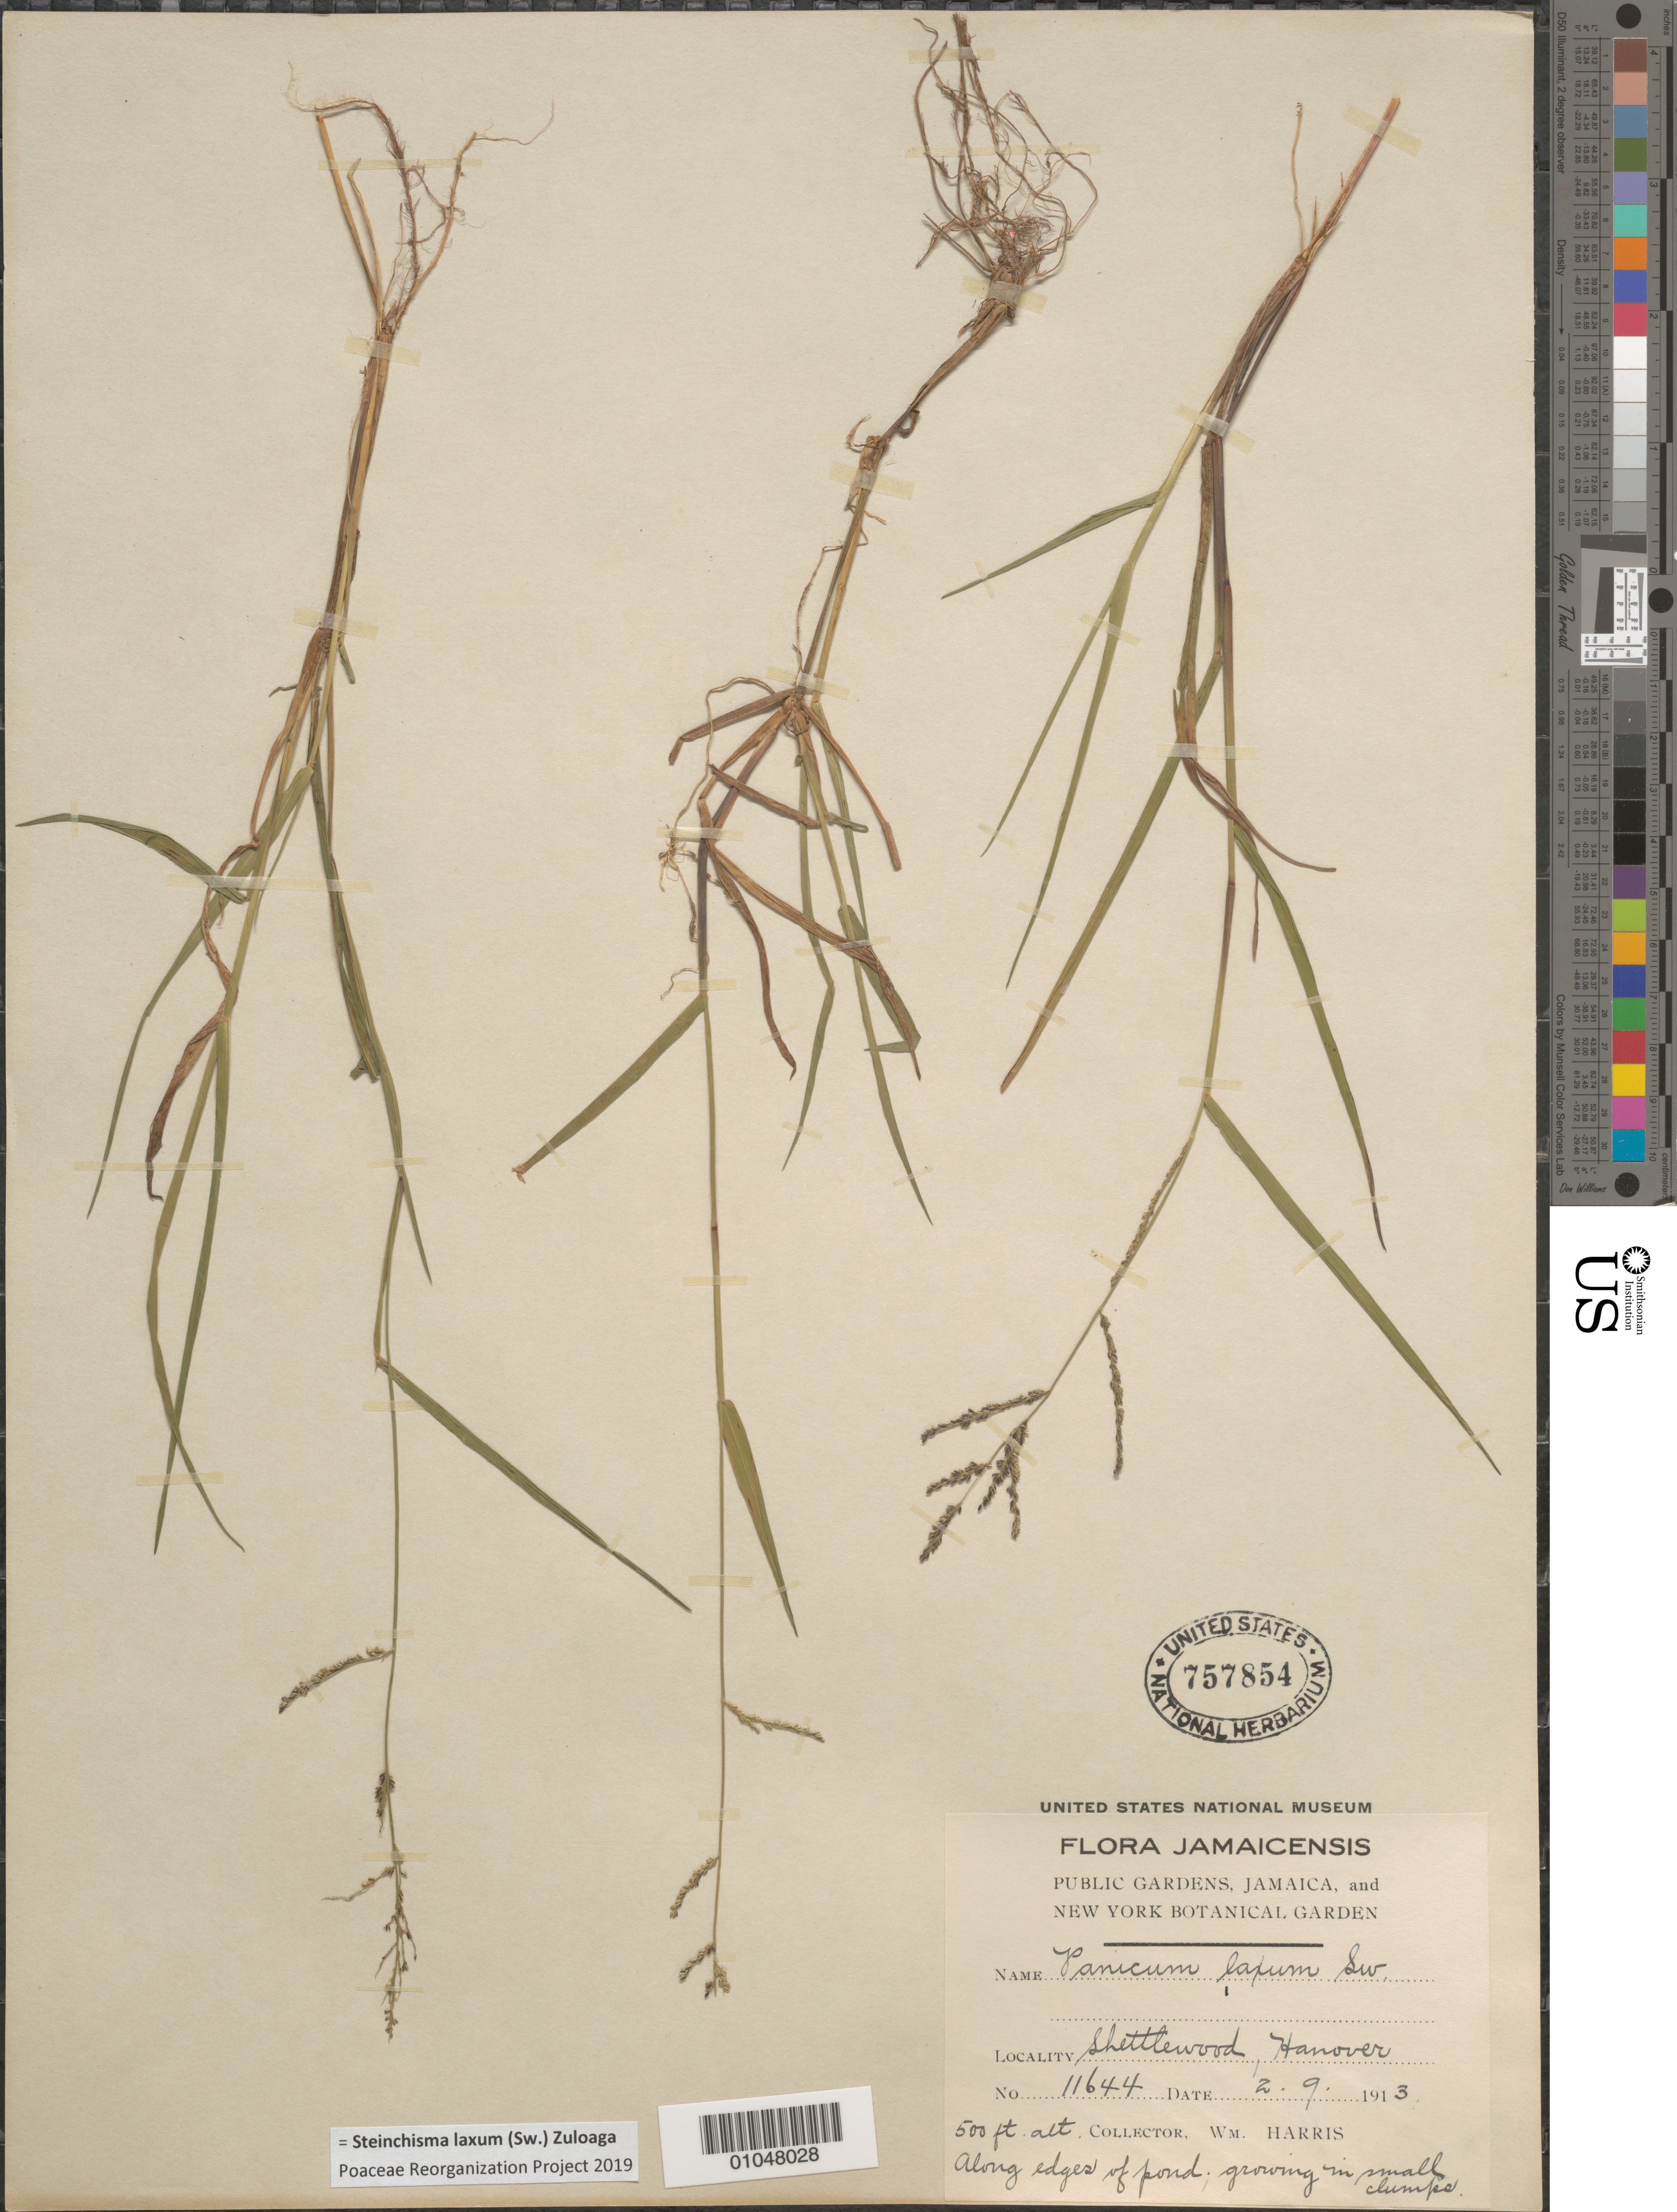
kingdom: Plantae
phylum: Tracheophyta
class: Liliopsida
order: Poales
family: Poaceae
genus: Panicum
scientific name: Panicum laxum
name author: Sw.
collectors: W. Harris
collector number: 11644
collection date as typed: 02 Sep 1913 or 09 Feb 1913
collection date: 1913-02-09 or 1913-09-02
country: Jamaica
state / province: Hanover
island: Jamaica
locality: Shettlewood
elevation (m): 152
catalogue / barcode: US 757854